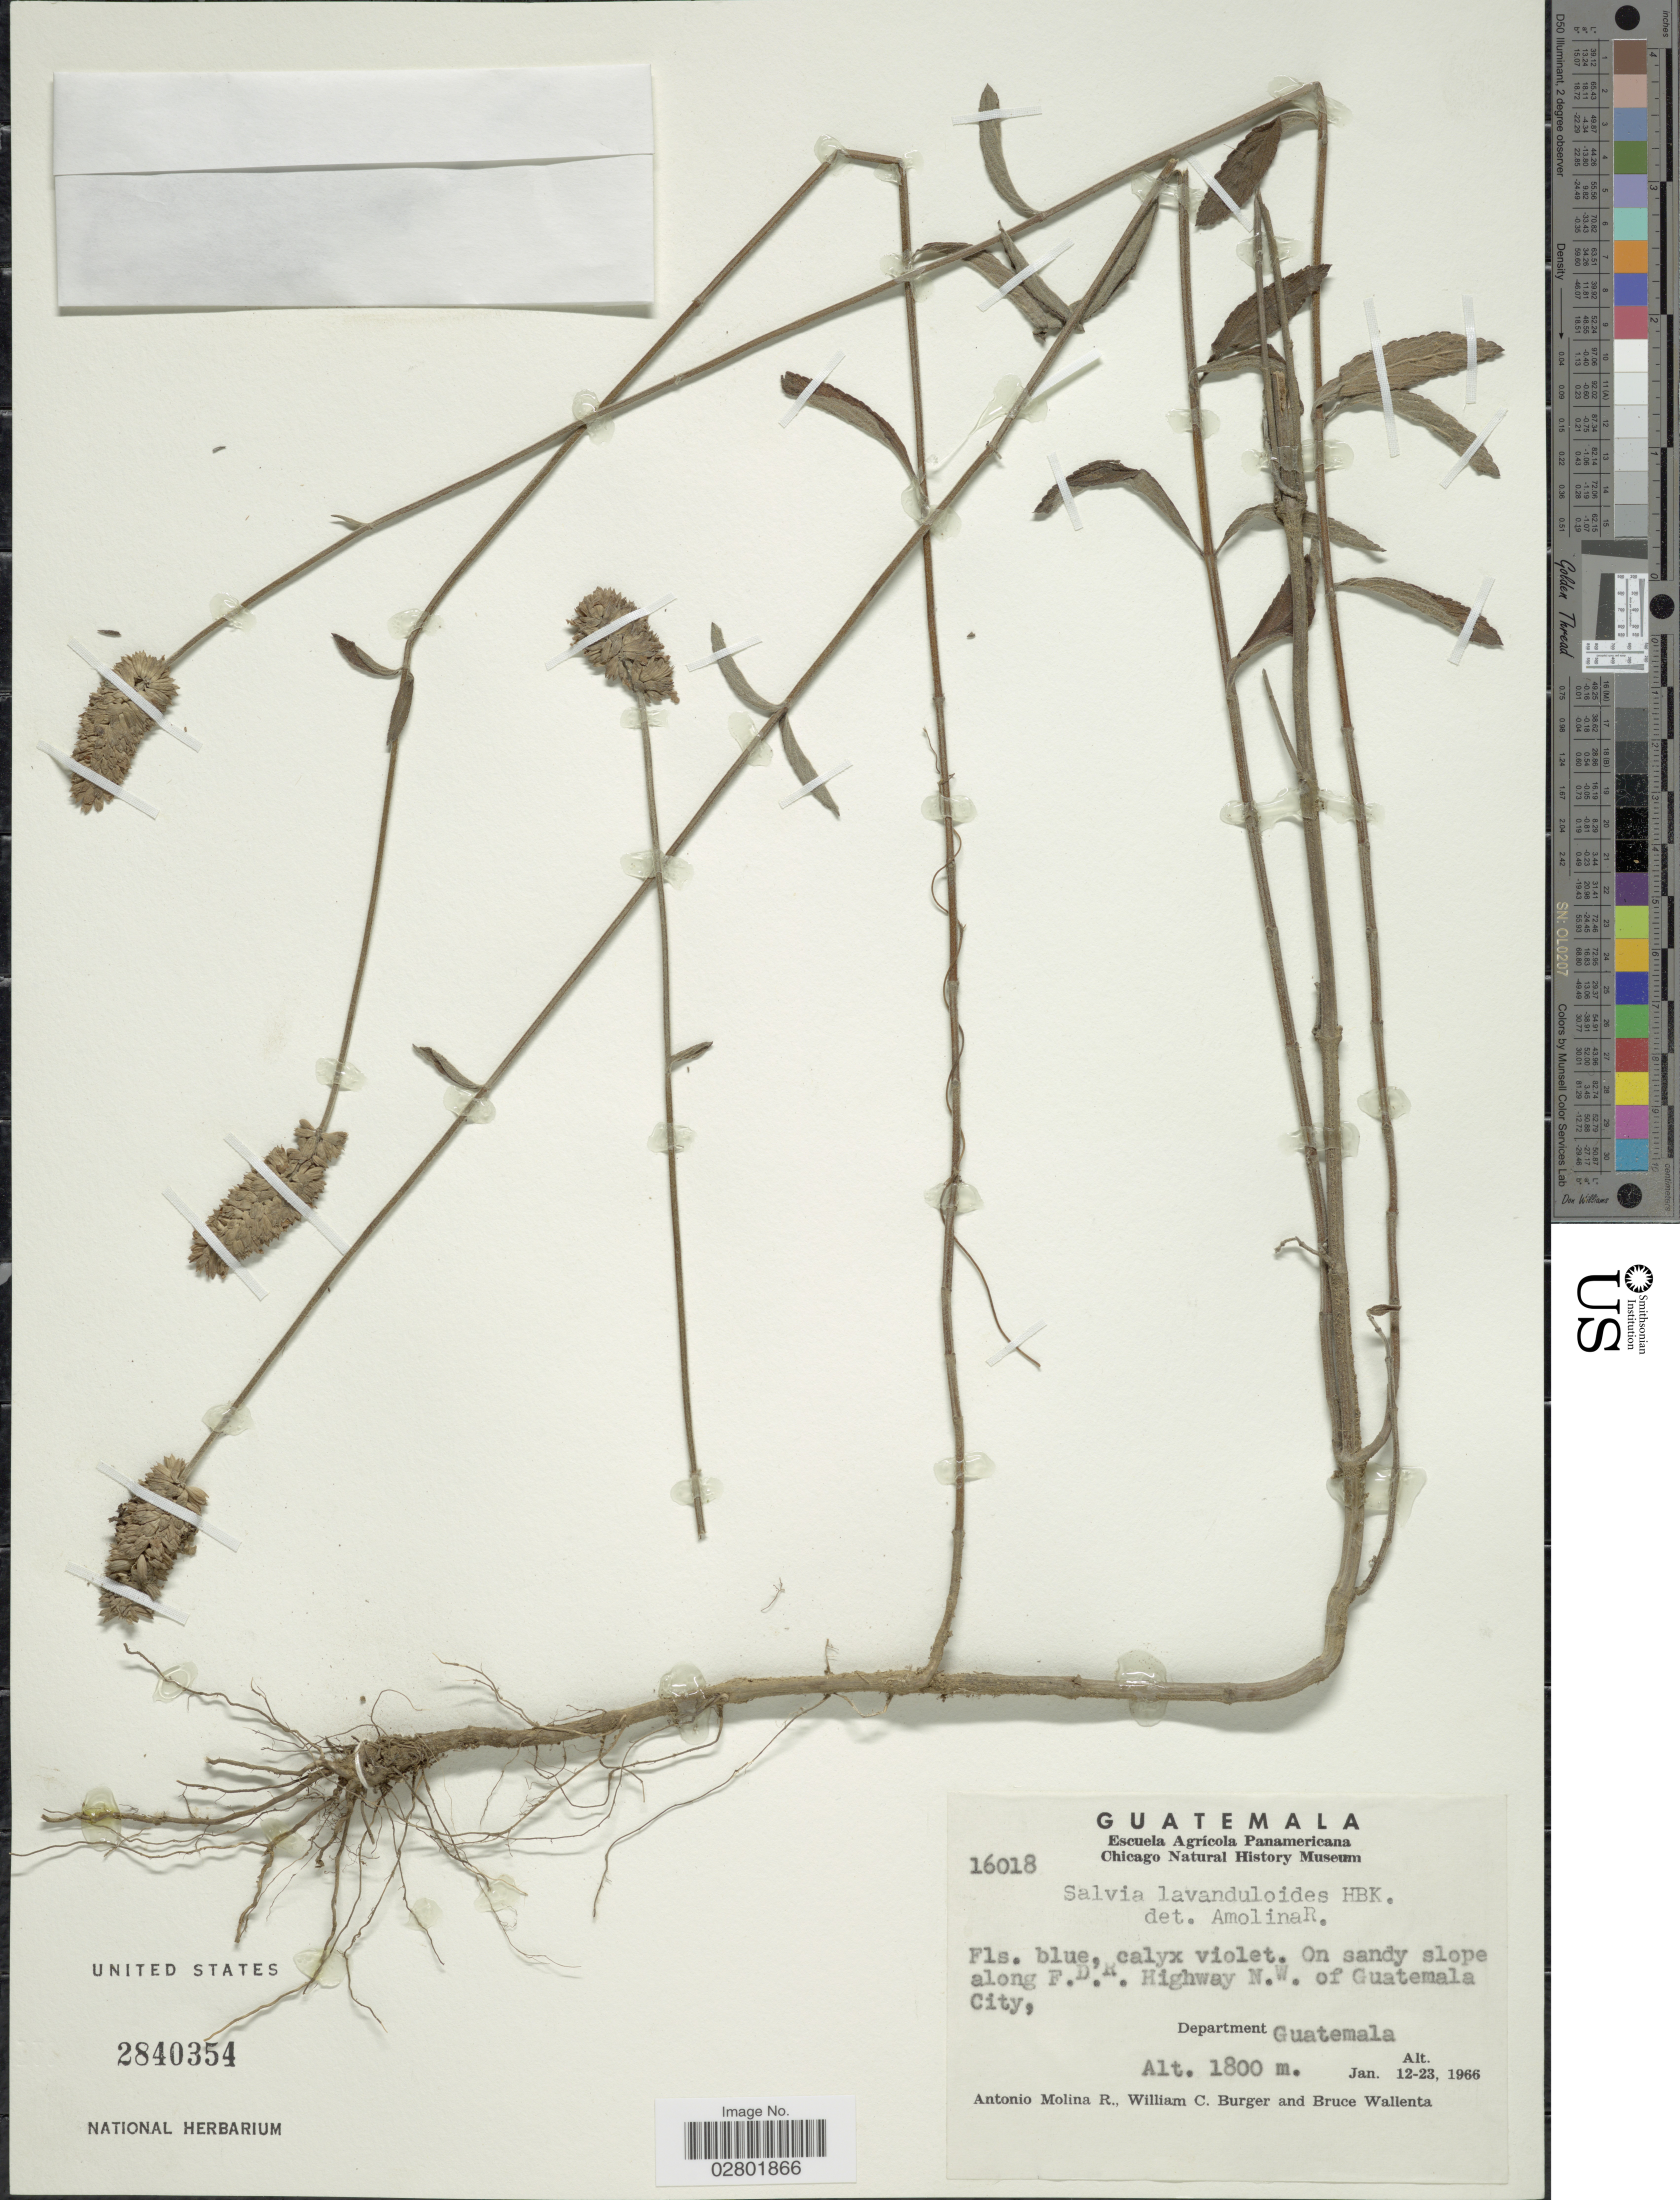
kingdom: Plantae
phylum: Tracheophyta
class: Magnoliopsida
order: Lamiales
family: Lamiaceae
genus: Salvia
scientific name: Salvia lavanduloides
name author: Kunth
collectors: A. Molina R., W. Burger & B. Wallenta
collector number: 16018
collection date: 1966-01-12/1966-01-23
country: Guatemala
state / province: Guatemala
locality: On sandy slope along F.D.R. Highway N.W. of Guatemala City, Department Guatemala.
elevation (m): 1800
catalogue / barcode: US 2840354